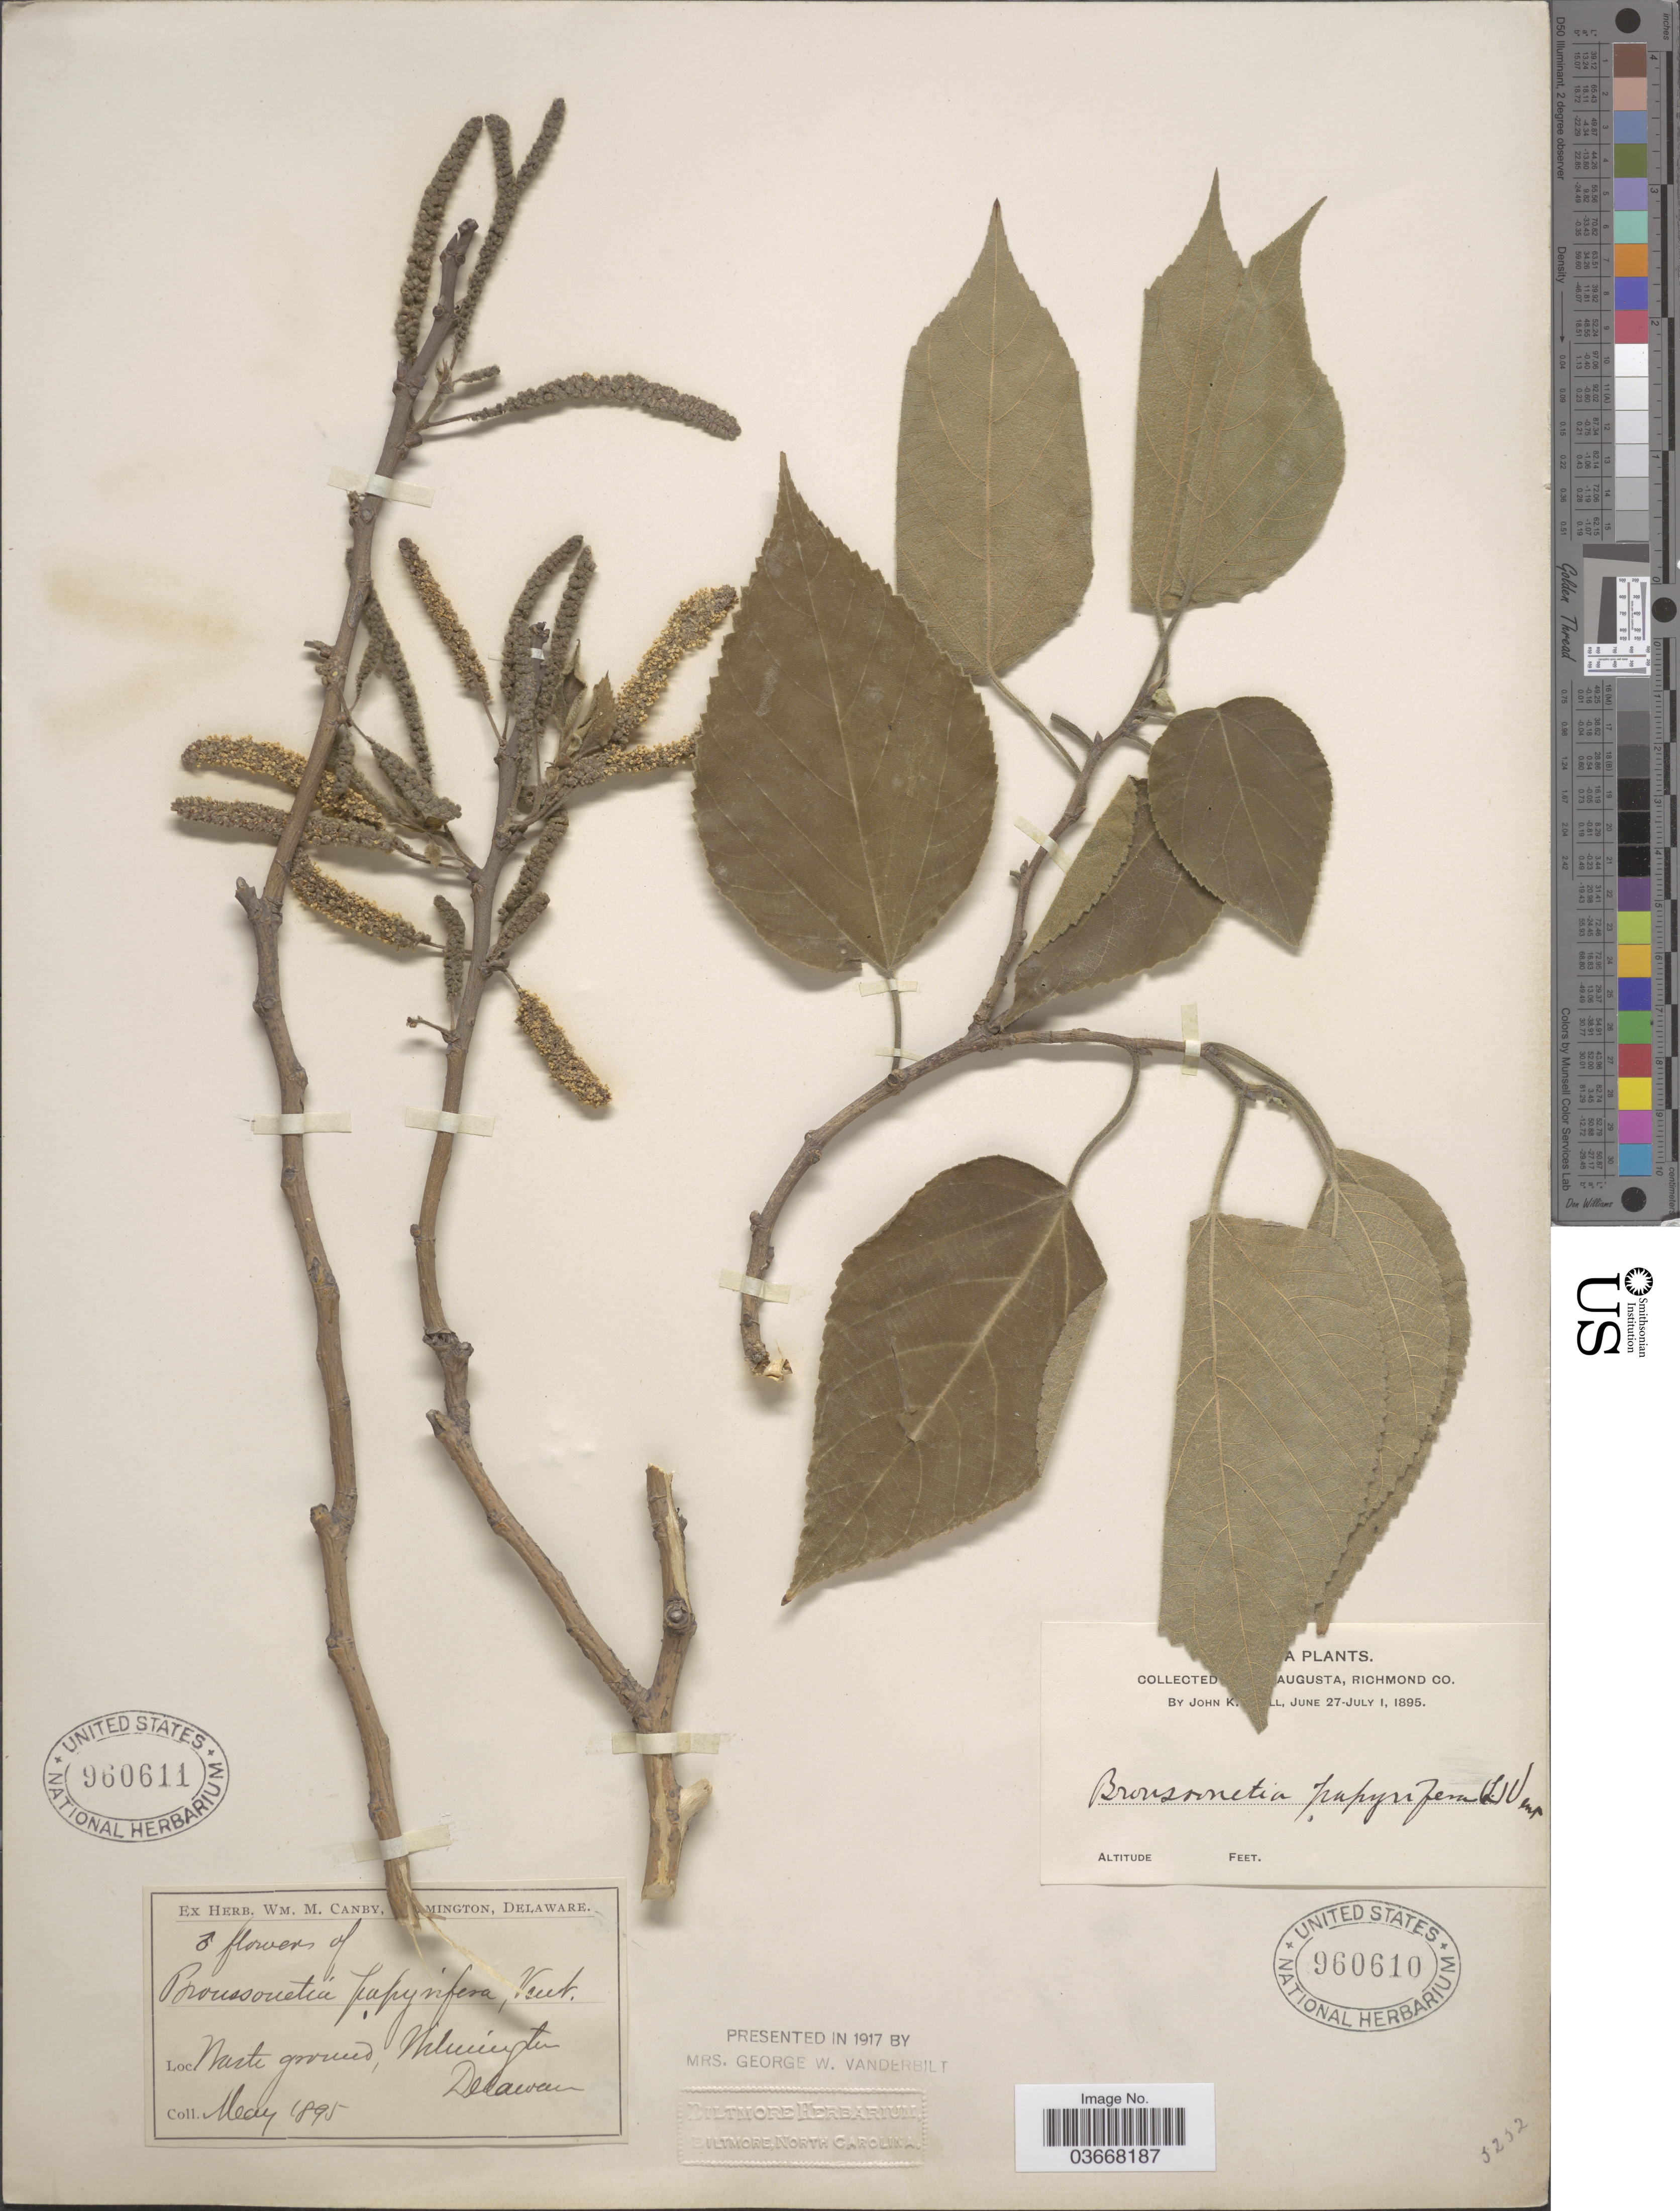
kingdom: Plantae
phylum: Tracheophyta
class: Magnoliopsida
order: Rosales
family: Moraceae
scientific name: Broussoneta papyrifera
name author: (L.) L'Hér. ex Vent.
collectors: ex herb. W.M. Canby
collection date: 1895-05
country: United States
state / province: Delaware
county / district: New Castle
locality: Waste ground, Wilmington.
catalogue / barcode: US 960611